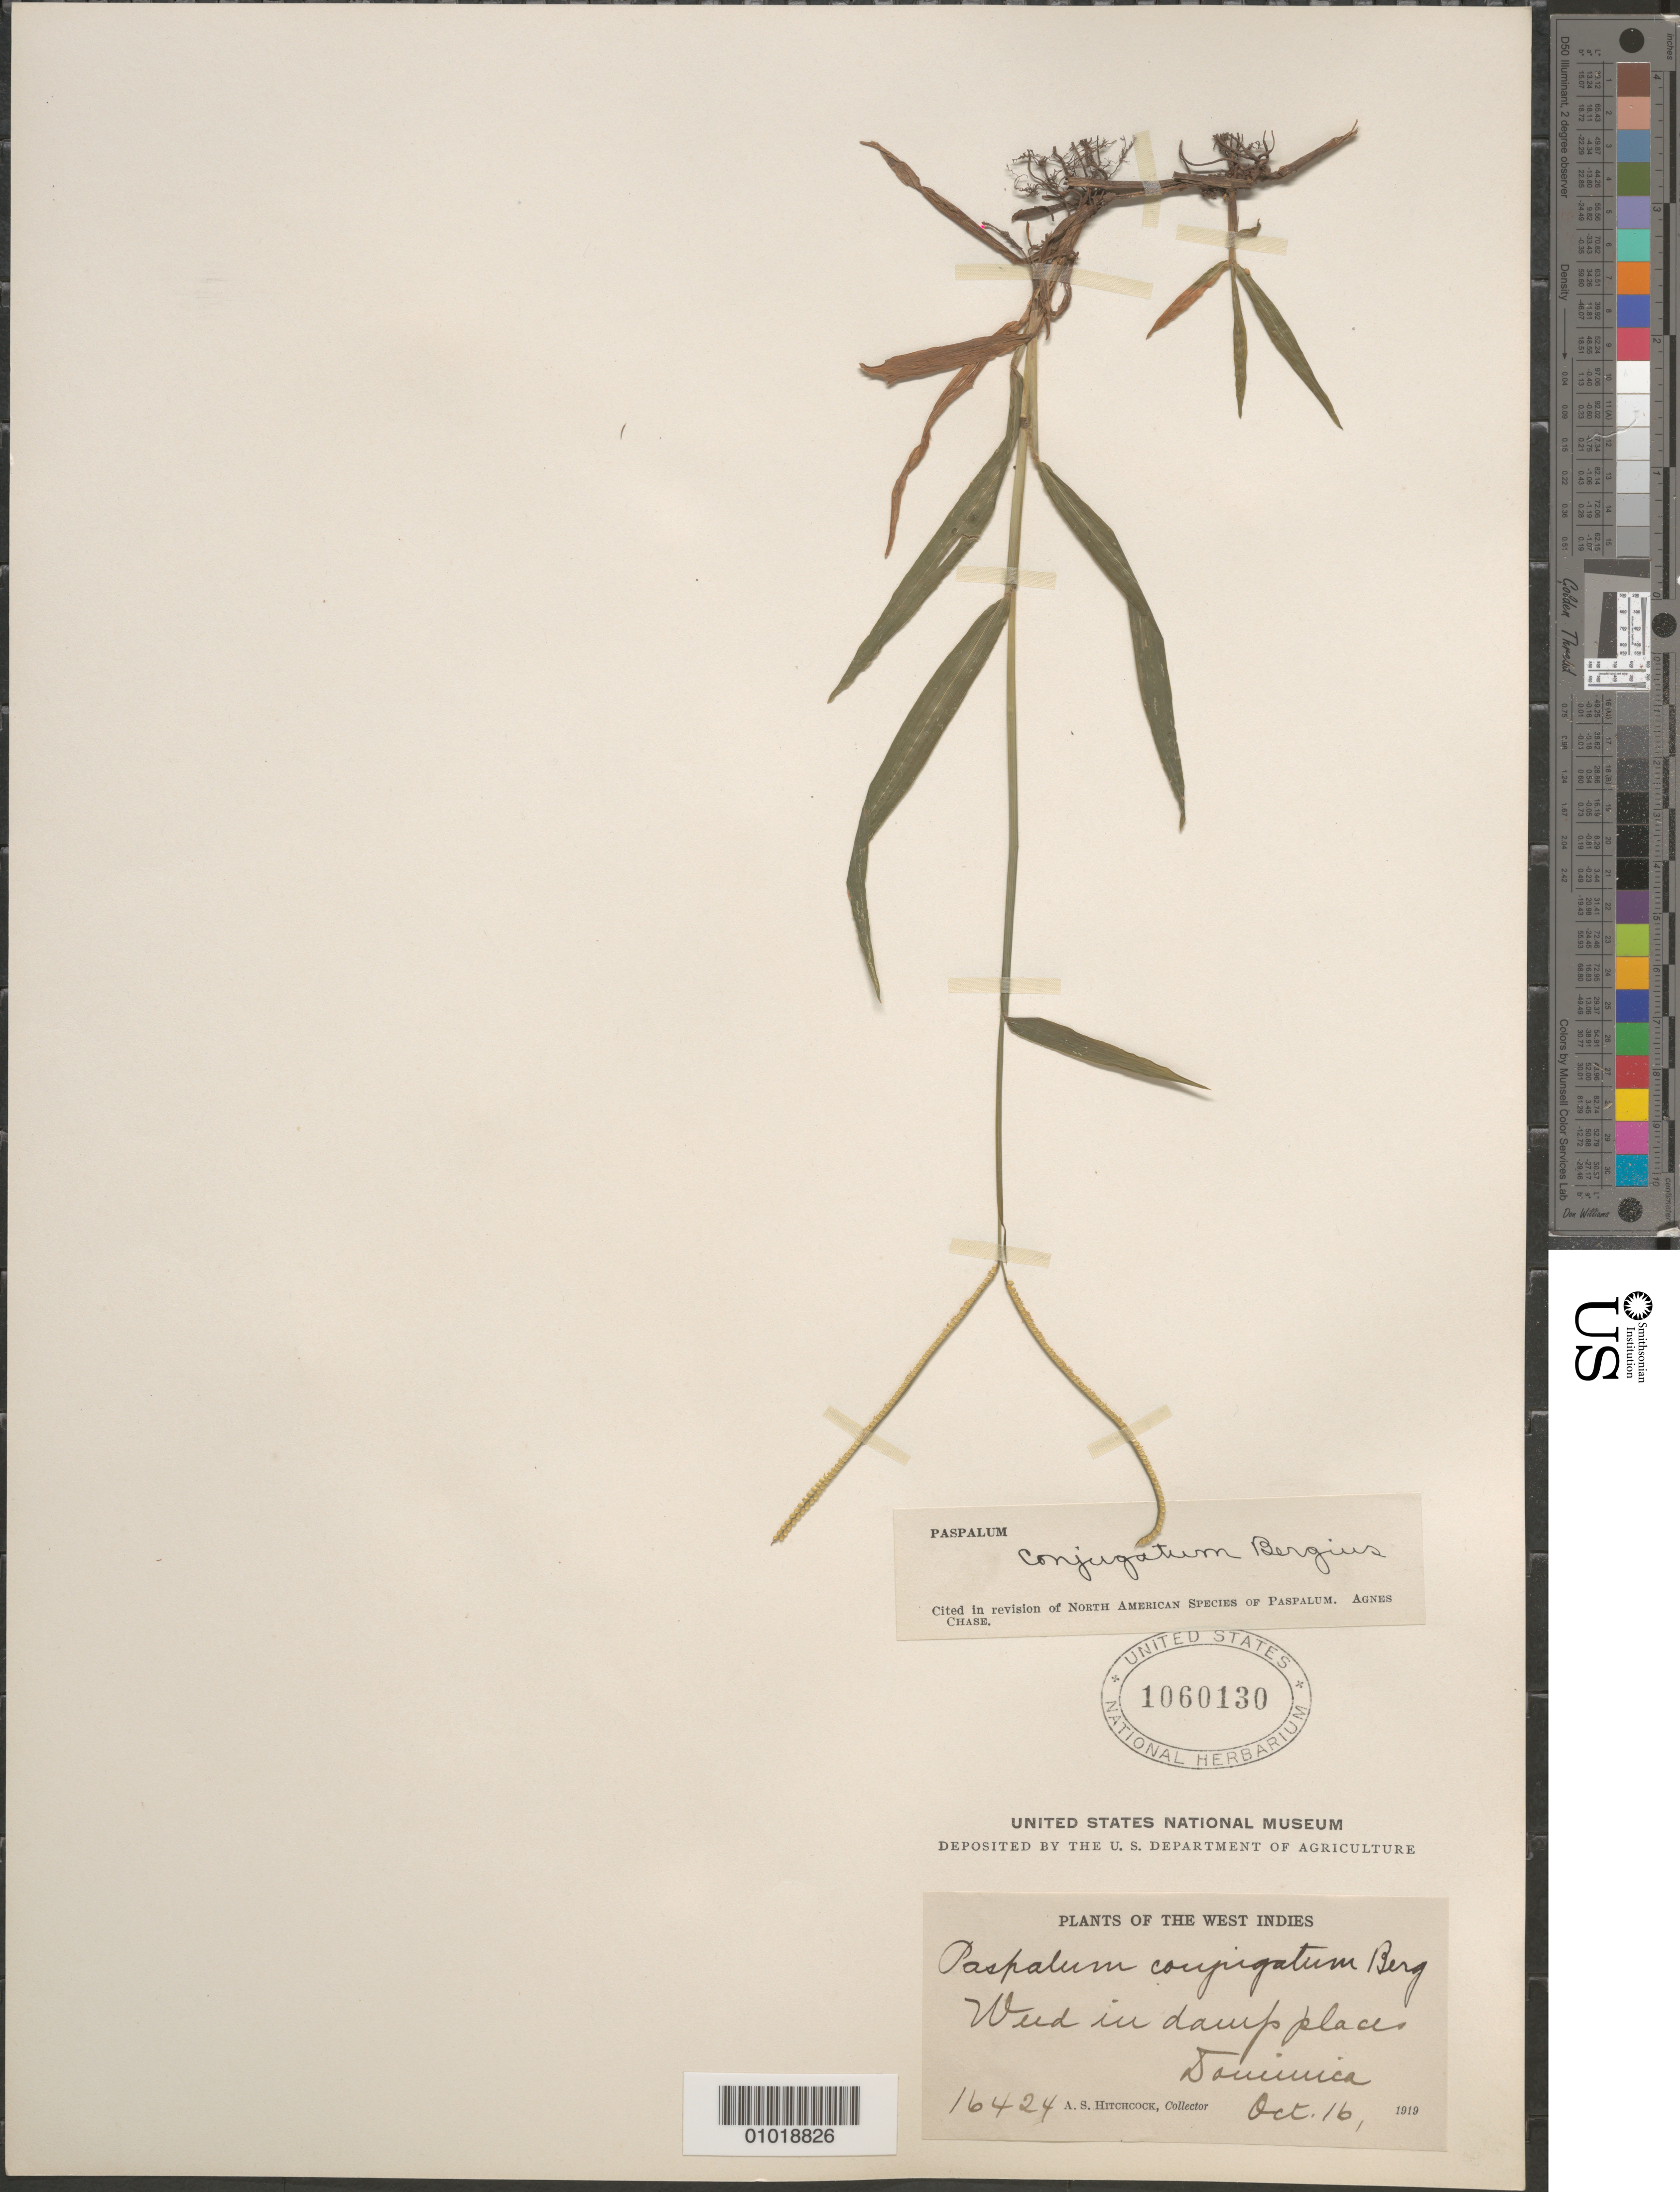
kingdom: Plantae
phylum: Tracheophyta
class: Liliopsida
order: Poales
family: Poaceae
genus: Paspalum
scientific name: Paspalum conjugatum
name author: P.J. Bergius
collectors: A. S. Hitchcock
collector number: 16424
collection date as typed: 16 Oct 1919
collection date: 1919-10-16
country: Dominica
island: Dominica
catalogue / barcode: US 1060130